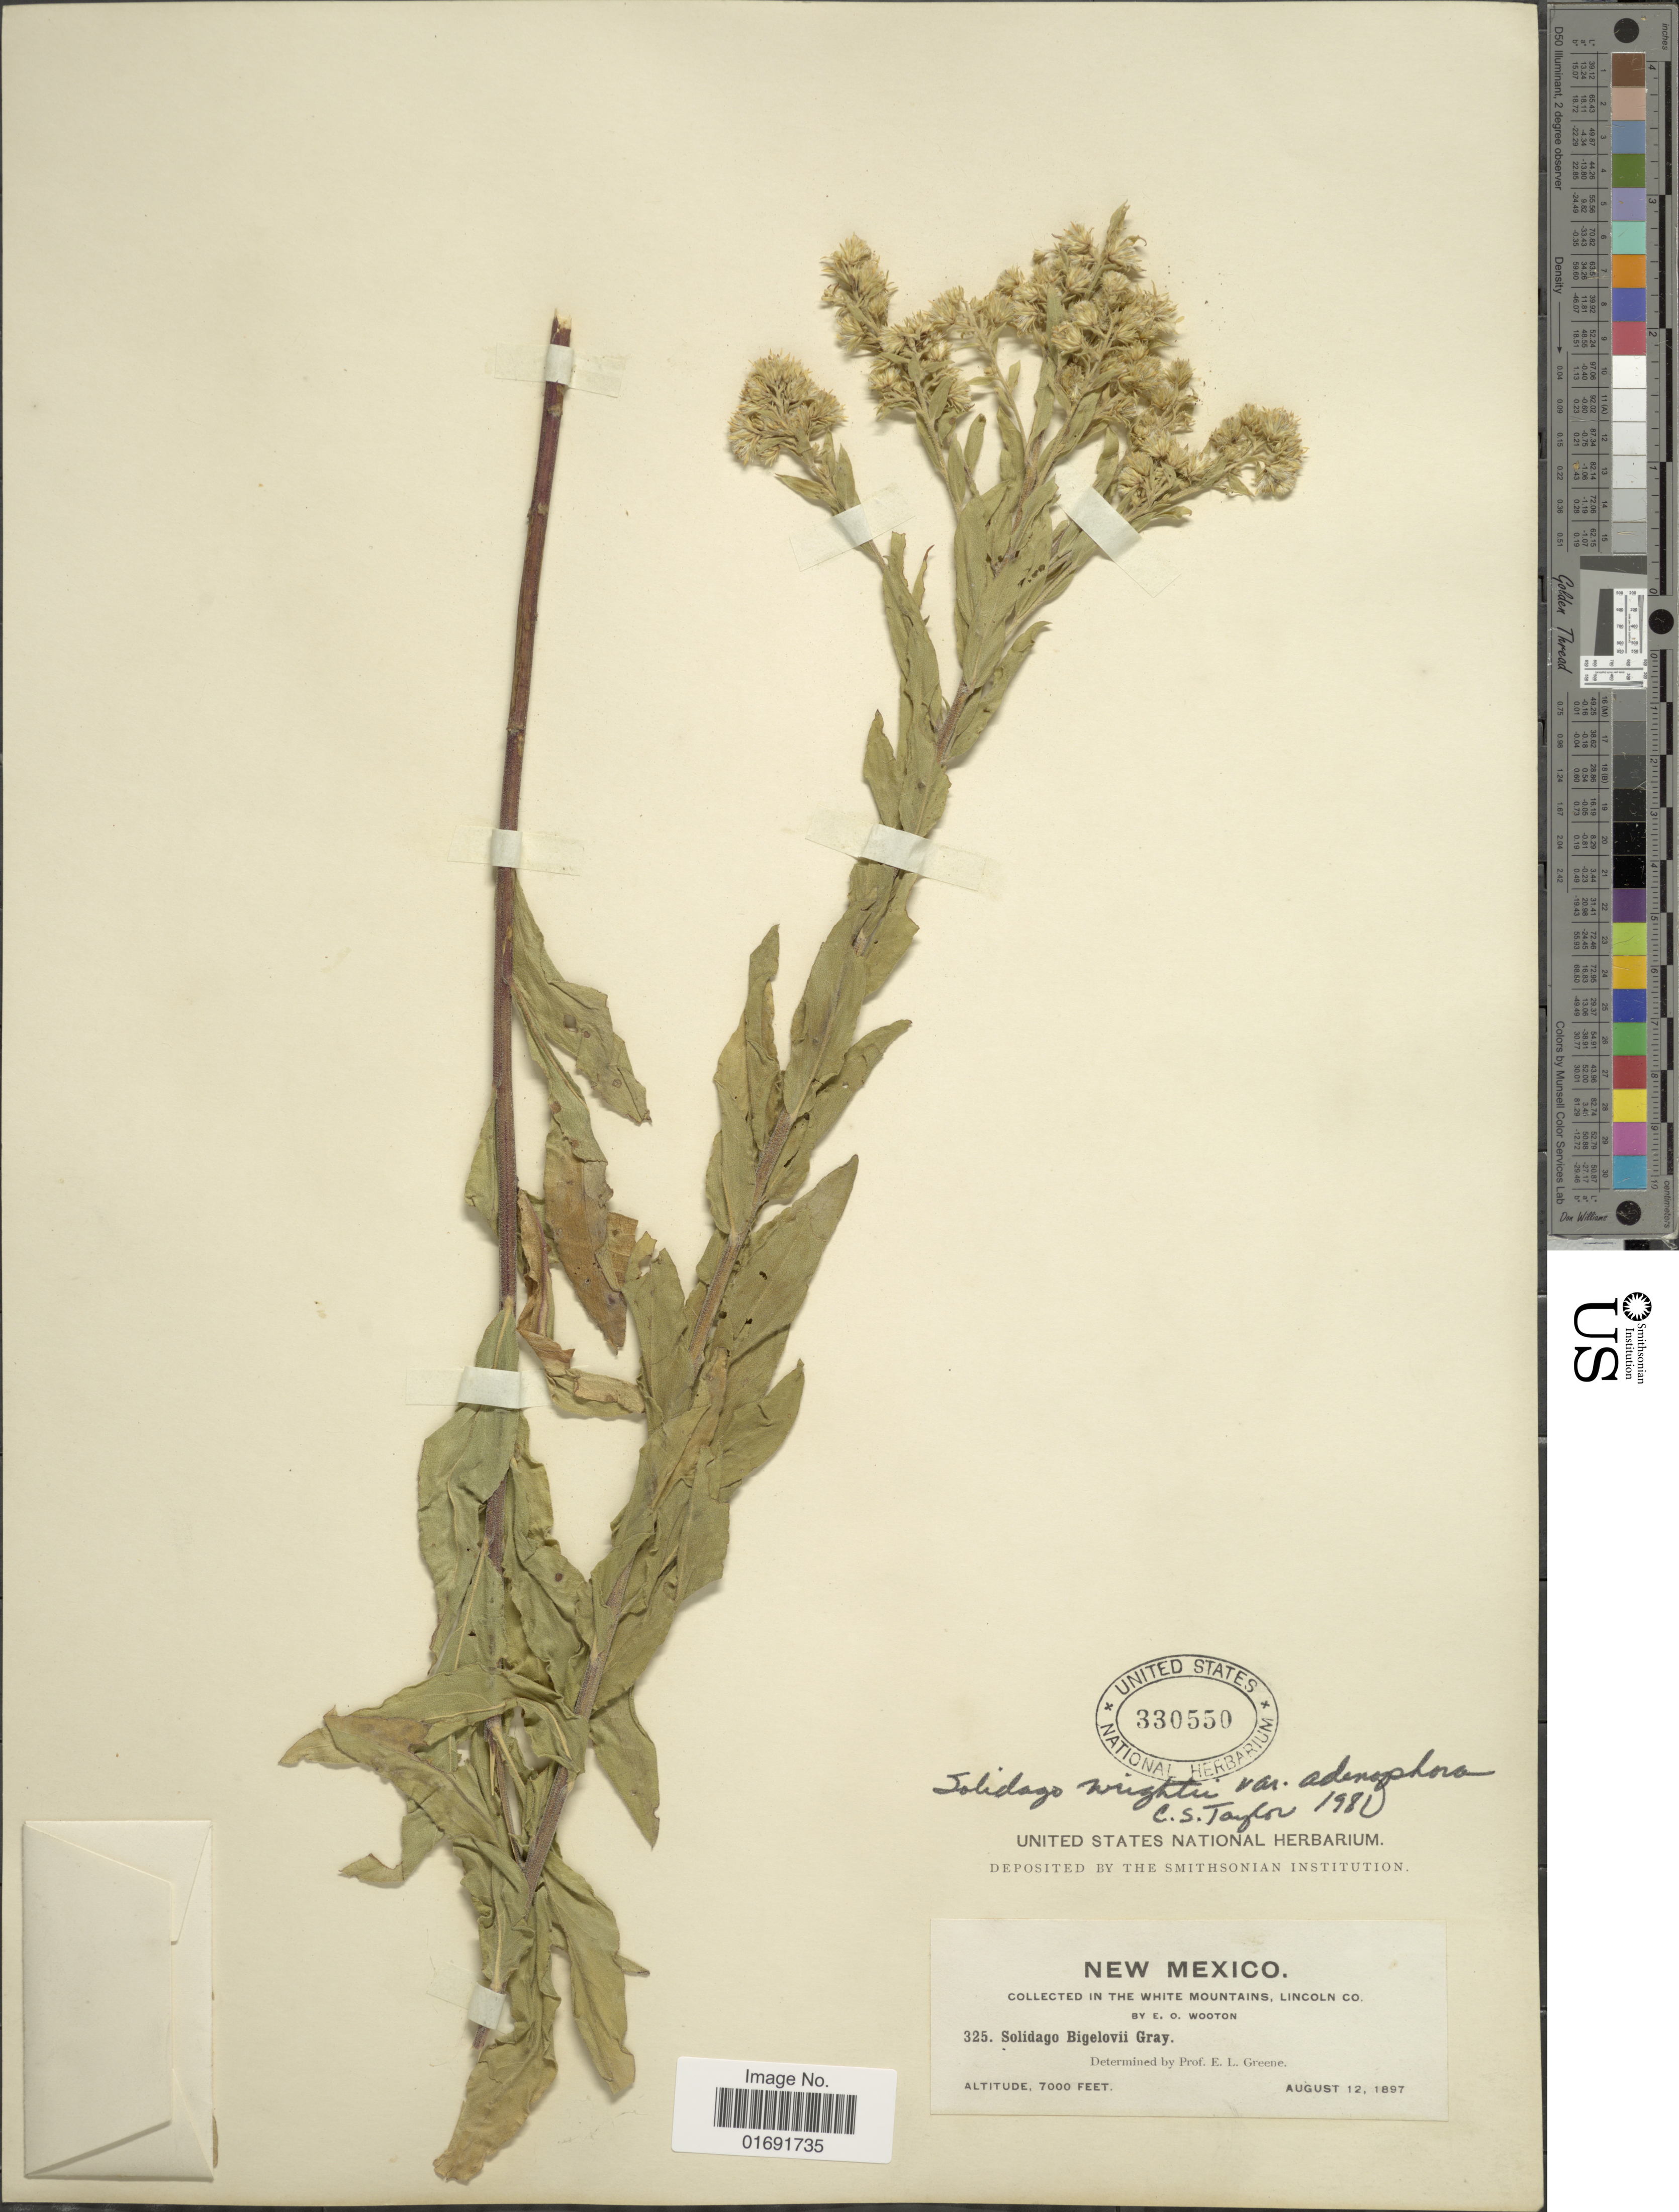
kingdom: Plantae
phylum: Tracheophyta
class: Magnoliopsida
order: Asterales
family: Asteraceae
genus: Solidago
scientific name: Solidago wrightii var. adenophora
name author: S.F. Blake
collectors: E. O. Wooton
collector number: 325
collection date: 1897-08-12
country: United States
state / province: New Mexico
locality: White Mountains, Lincoln Co.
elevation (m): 2134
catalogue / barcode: US 330550